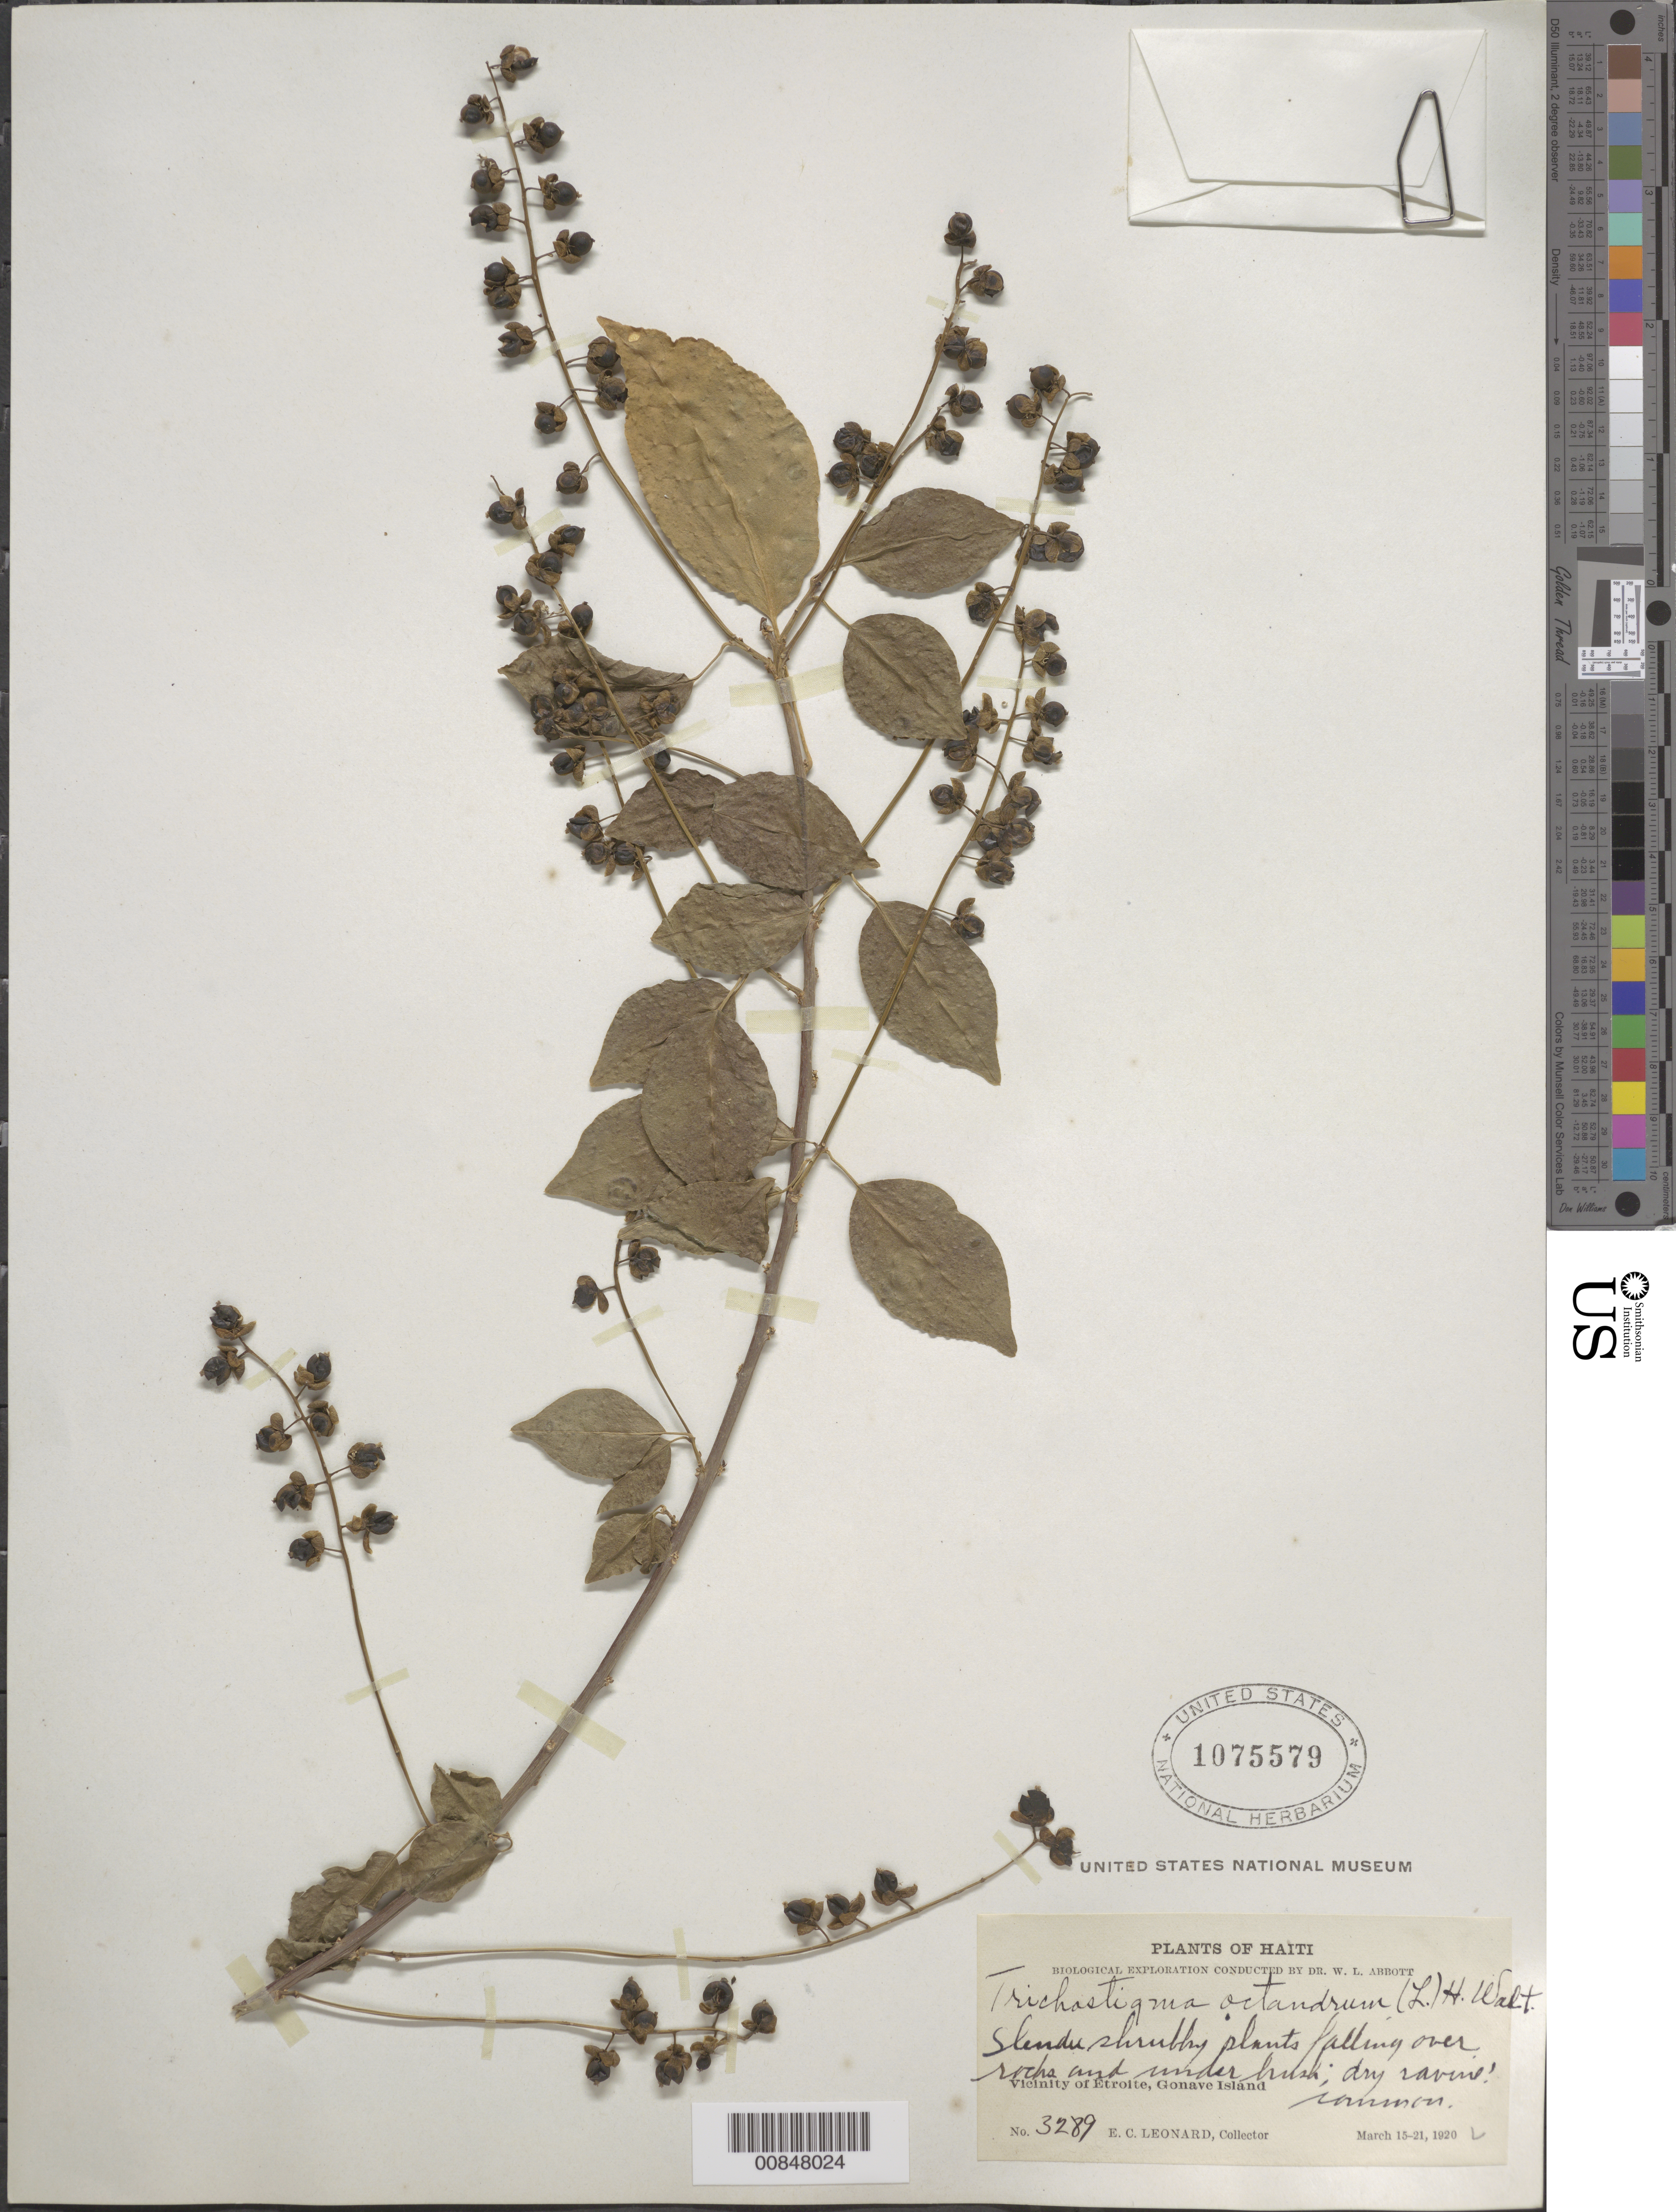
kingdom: Plantae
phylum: Tracheophyta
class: Magnoliopsida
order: Caryophyllales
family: Phytolaccaceae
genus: Trichostigma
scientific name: Trichostigma octandrum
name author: (L.) H. Walter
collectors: E. C. Leonard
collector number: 3289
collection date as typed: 15 Mar 1920 to 21 Mar 1920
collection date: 1920-03-15/1920-03-21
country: Haiti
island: Gonave I.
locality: Vicinity of Étroite, Gonave Island.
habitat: Falling over rocks and under brush; dry ravine.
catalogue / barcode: US 1075579